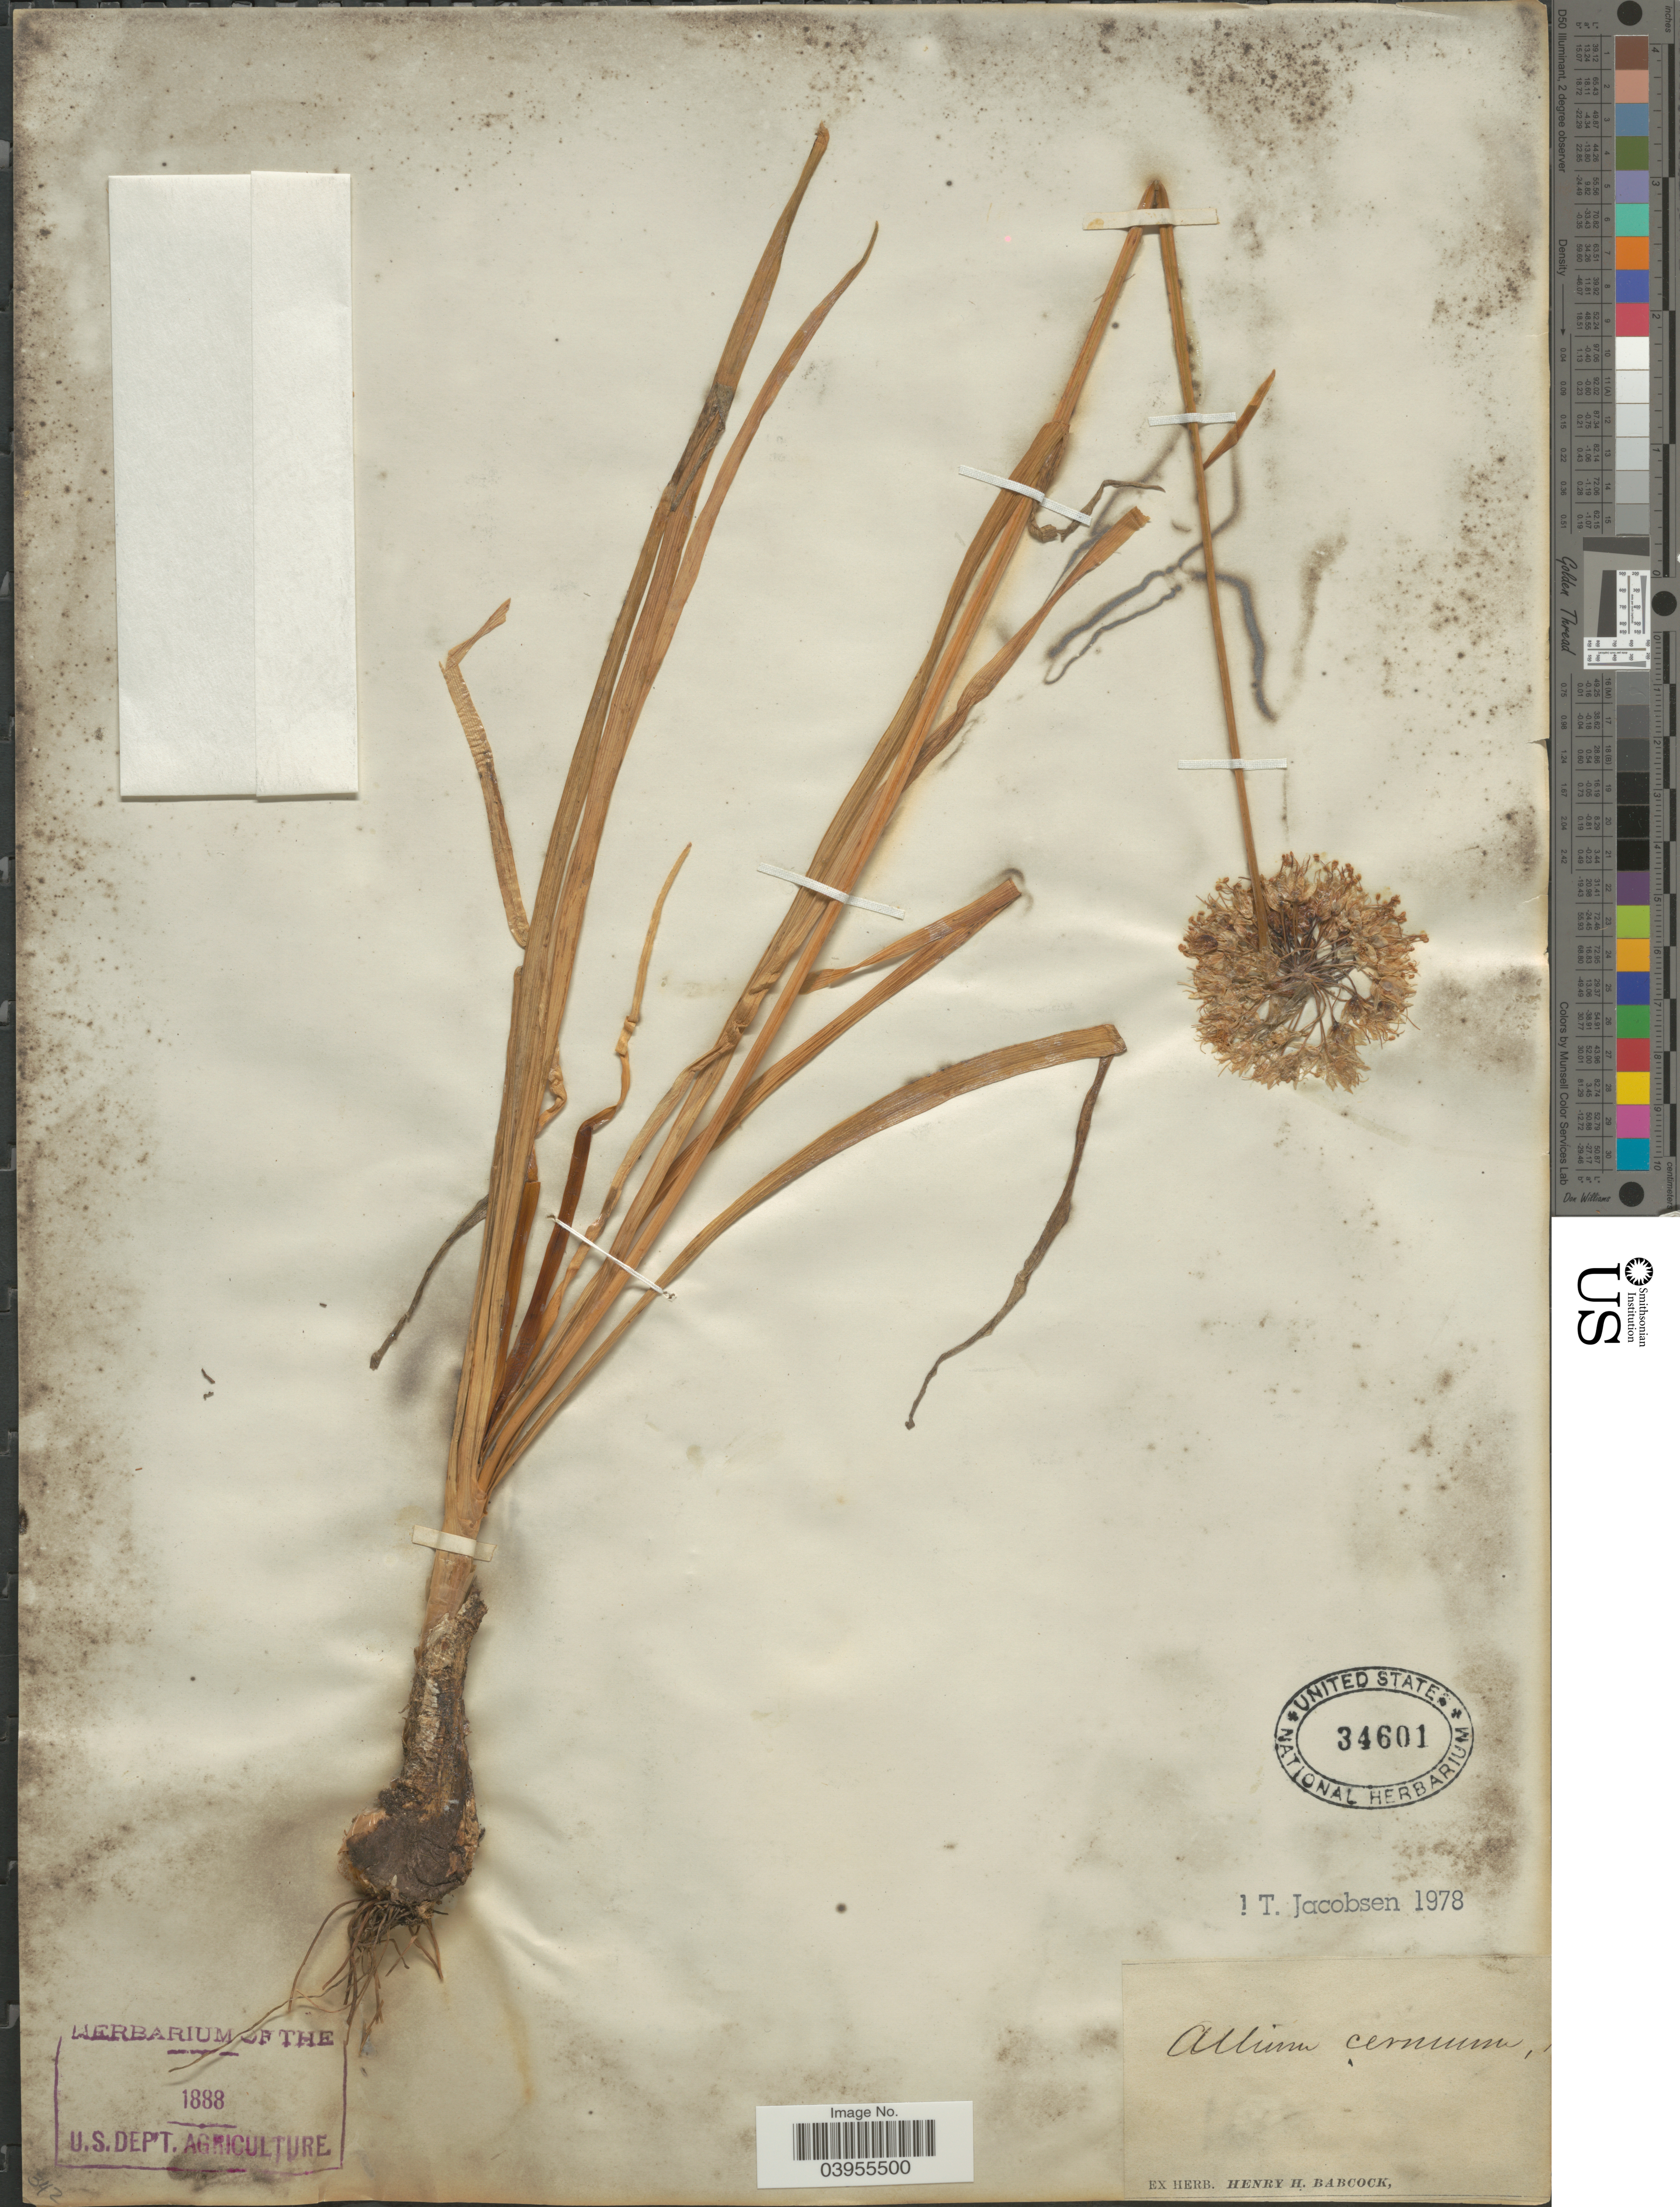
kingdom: Plantae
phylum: Tracheophyta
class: Liliopsida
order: Asparagales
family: Amaryllidaceae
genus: Allium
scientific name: Allium cernuum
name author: Roth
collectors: ex herb. Henry Homes Babcock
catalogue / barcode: US 34601